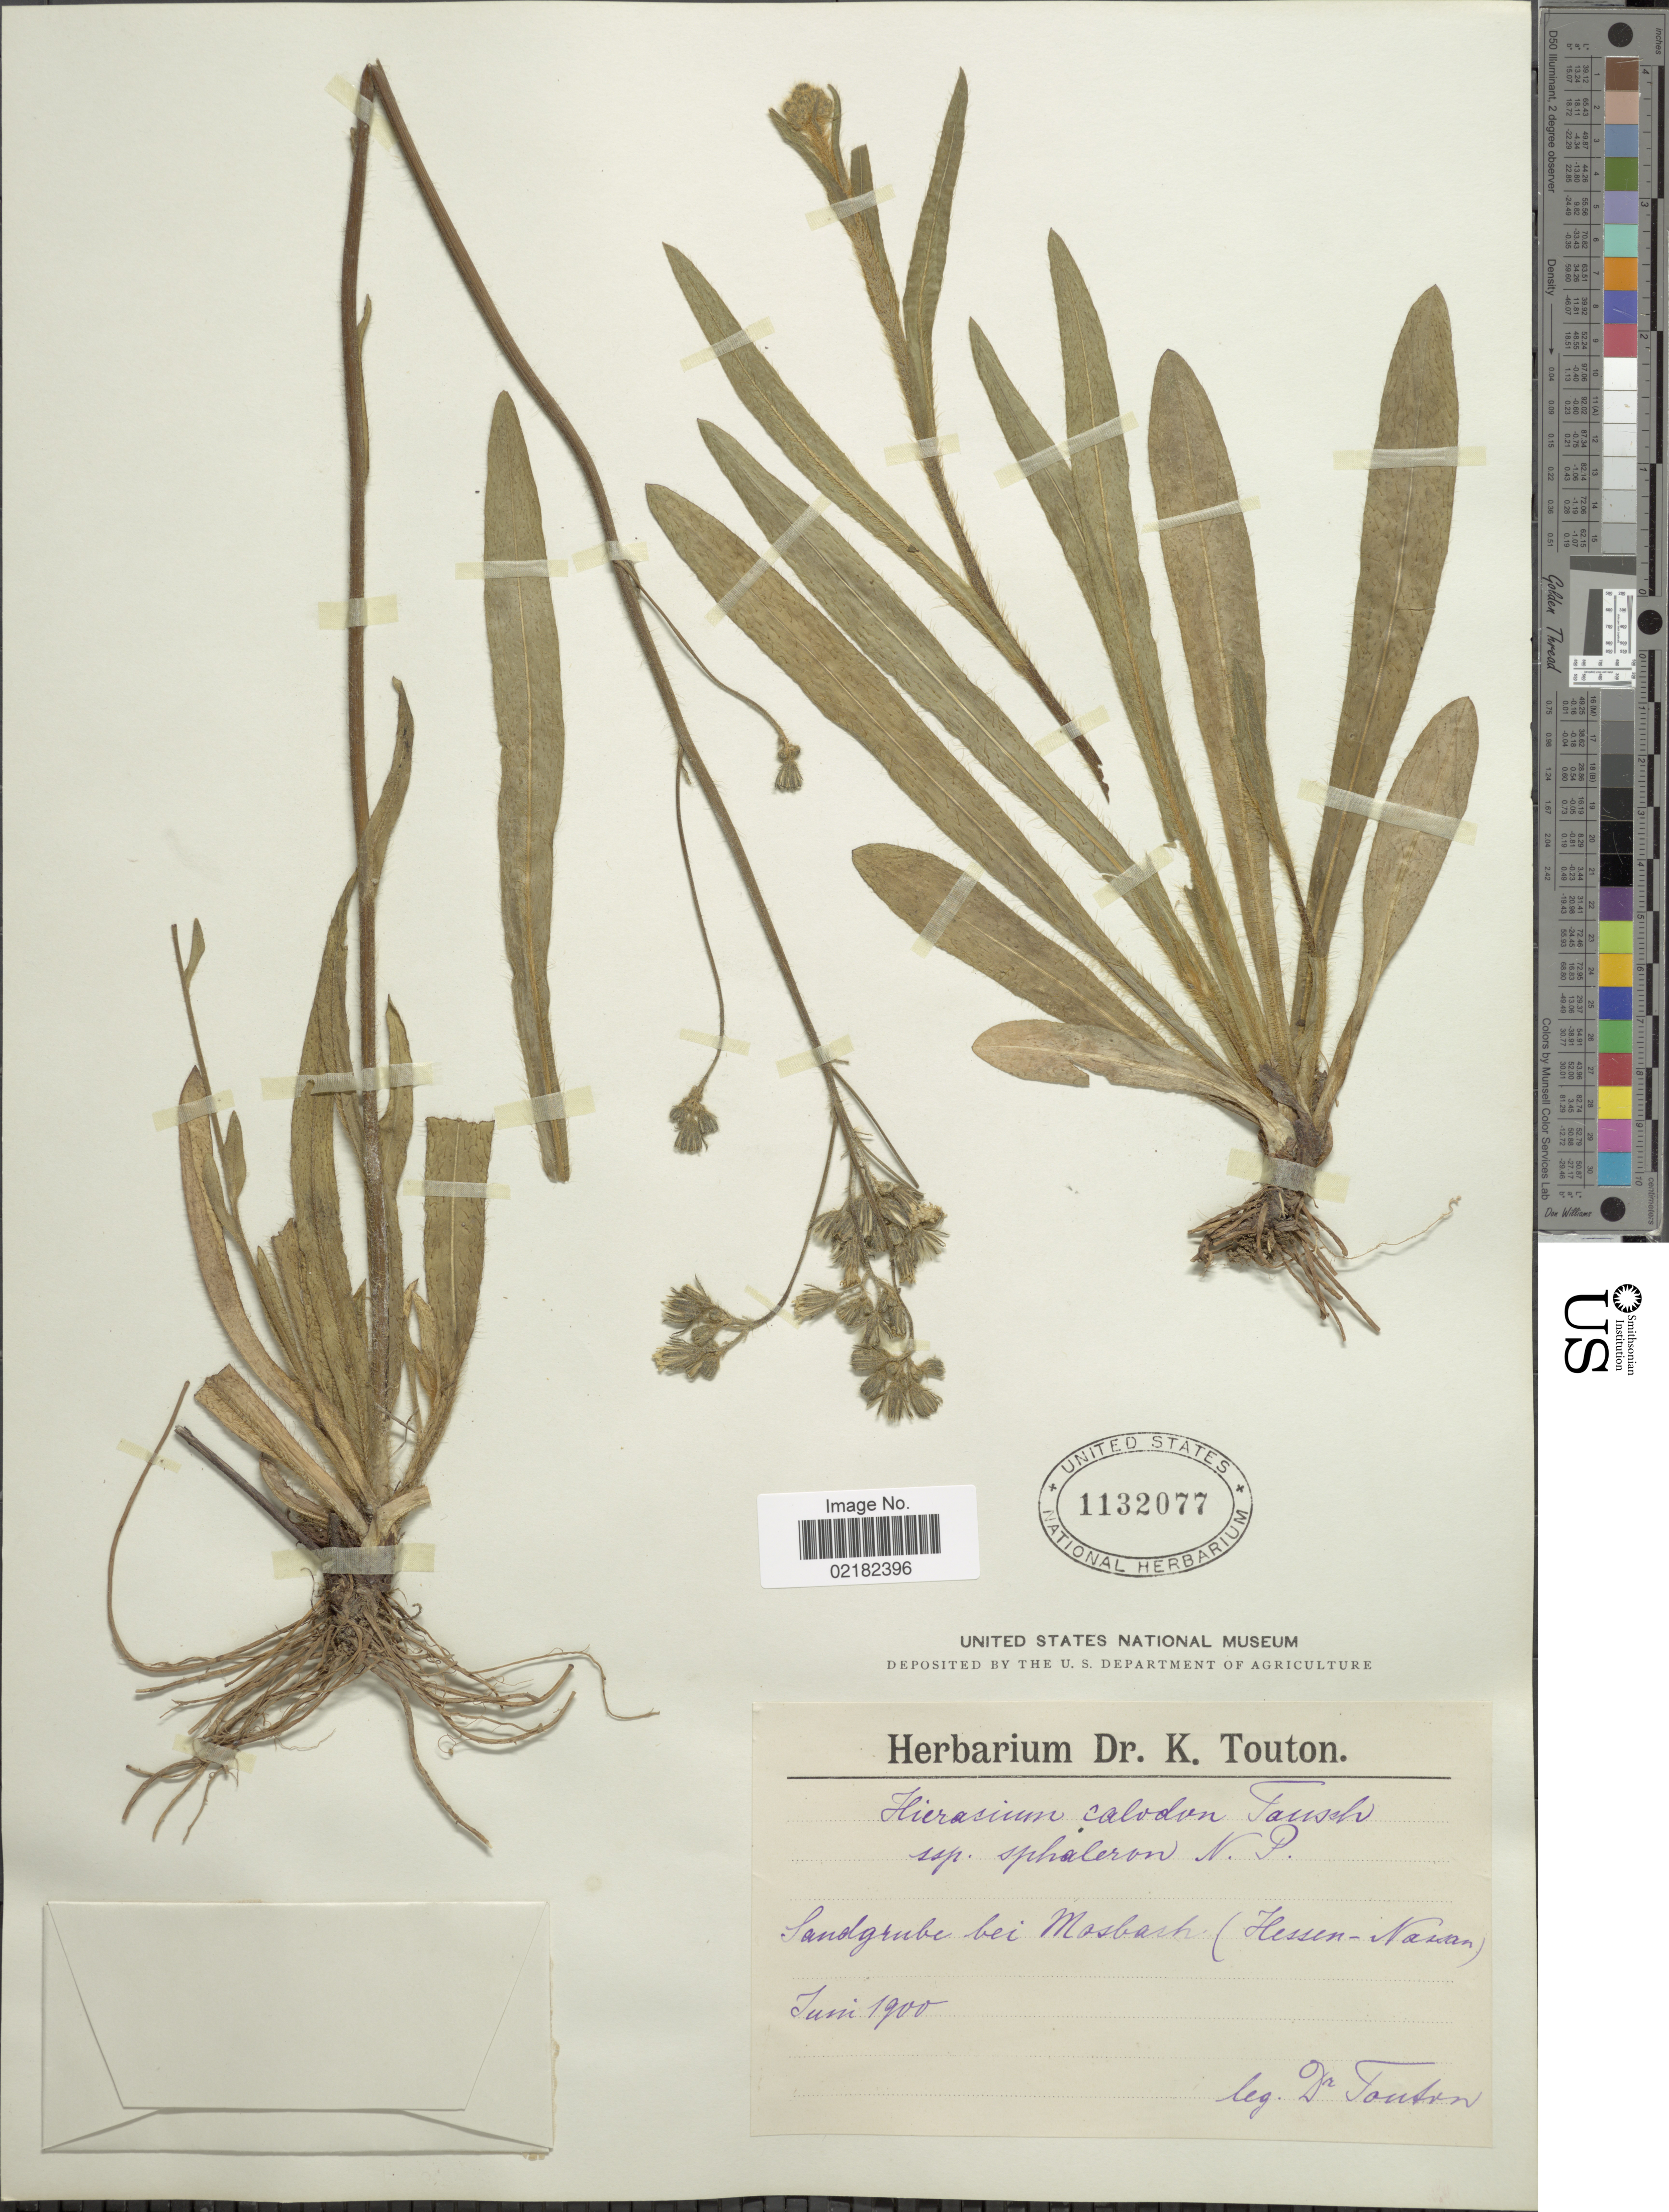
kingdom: Plantae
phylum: Tracheophyta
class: Magnoliopsida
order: Asterales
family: Asteraceae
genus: Pilosella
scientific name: Pilosella calodon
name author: (Tausch & Peter) Soják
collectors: K. Touton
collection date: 1900-06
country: Germany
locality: Sandgrube bei Mosbash (Hesse-Nassau). [interpreted]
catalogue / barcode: US 1132077